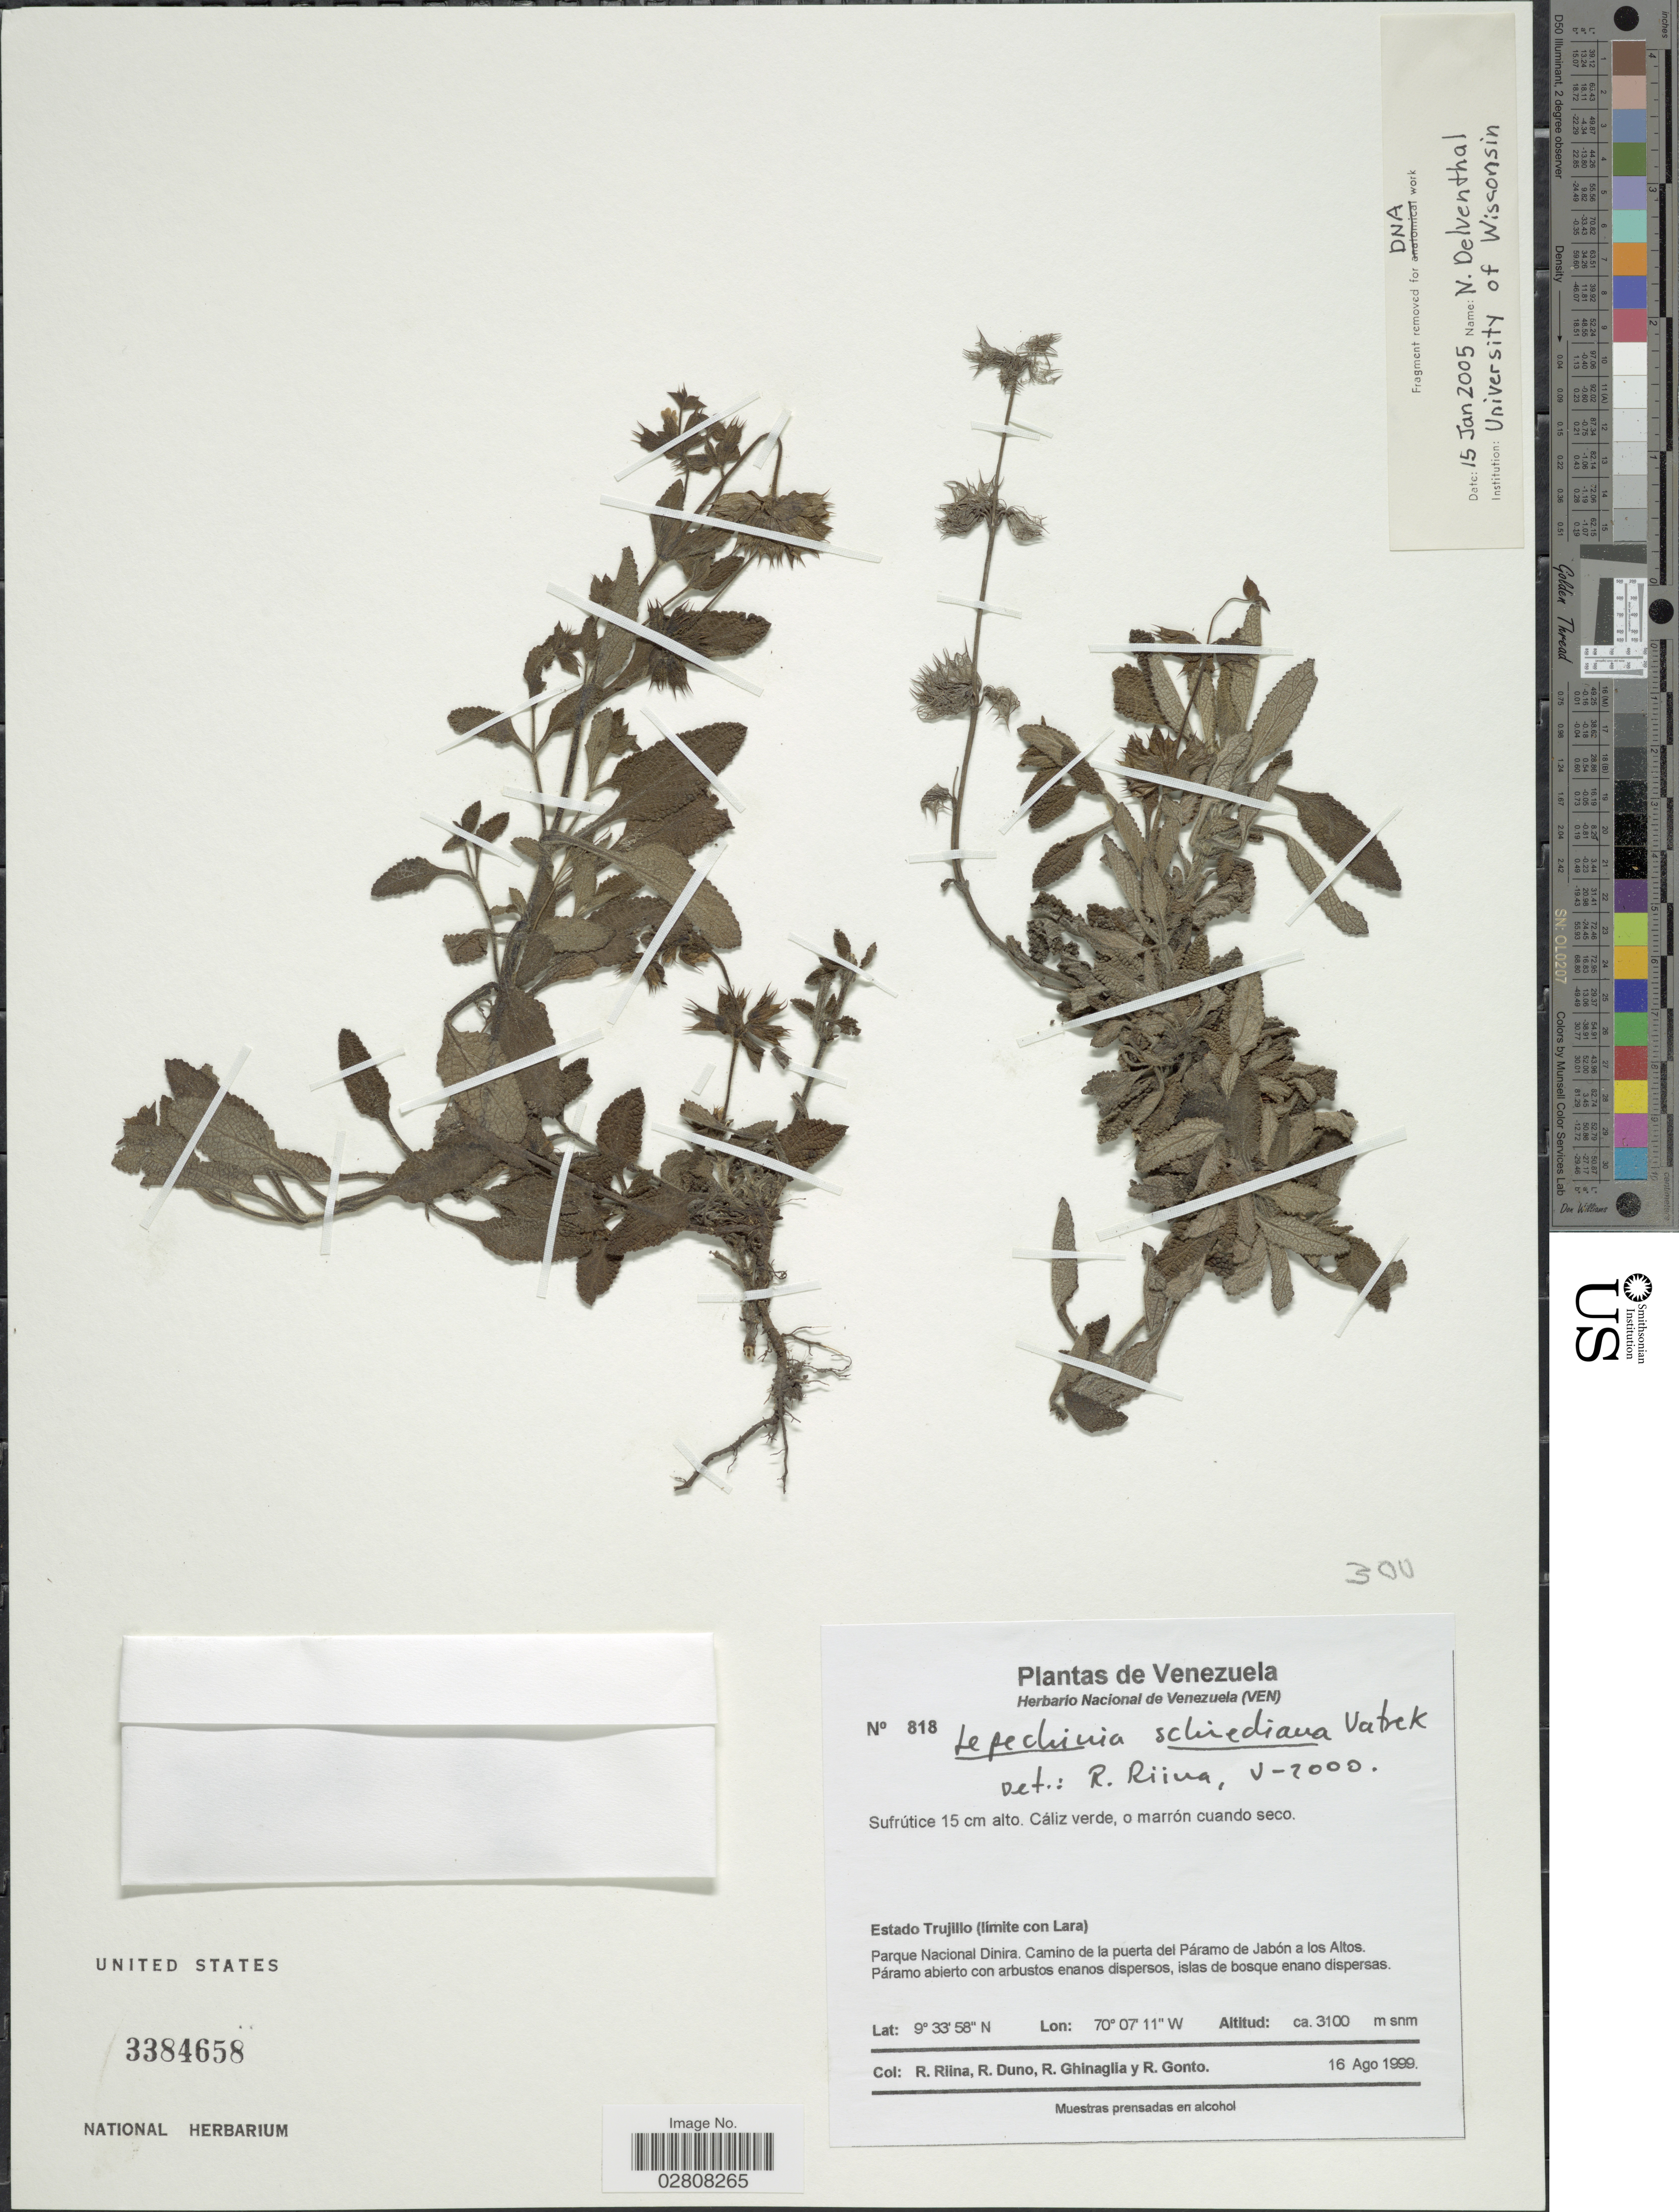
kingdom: Plantae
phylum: Tracheophyta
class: Magnoliopsida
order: Lamiales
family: Lamiaceae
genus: Lepechinia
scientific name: Lepechinia schiedeana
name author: (Schltdl.) Vatke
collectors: R. Riina, R. Duno de Stefano, R. Ghinaglia & R. Gonto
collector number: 818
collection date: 1999-08-16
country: Venezuela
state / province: Trujillo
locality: Estado Trujillo (límite con Lara). Parque Nacional Dinira. Camino de la puerta del Páramo de Jabón a los Altos.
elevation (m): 3100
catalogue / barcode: US 3384658